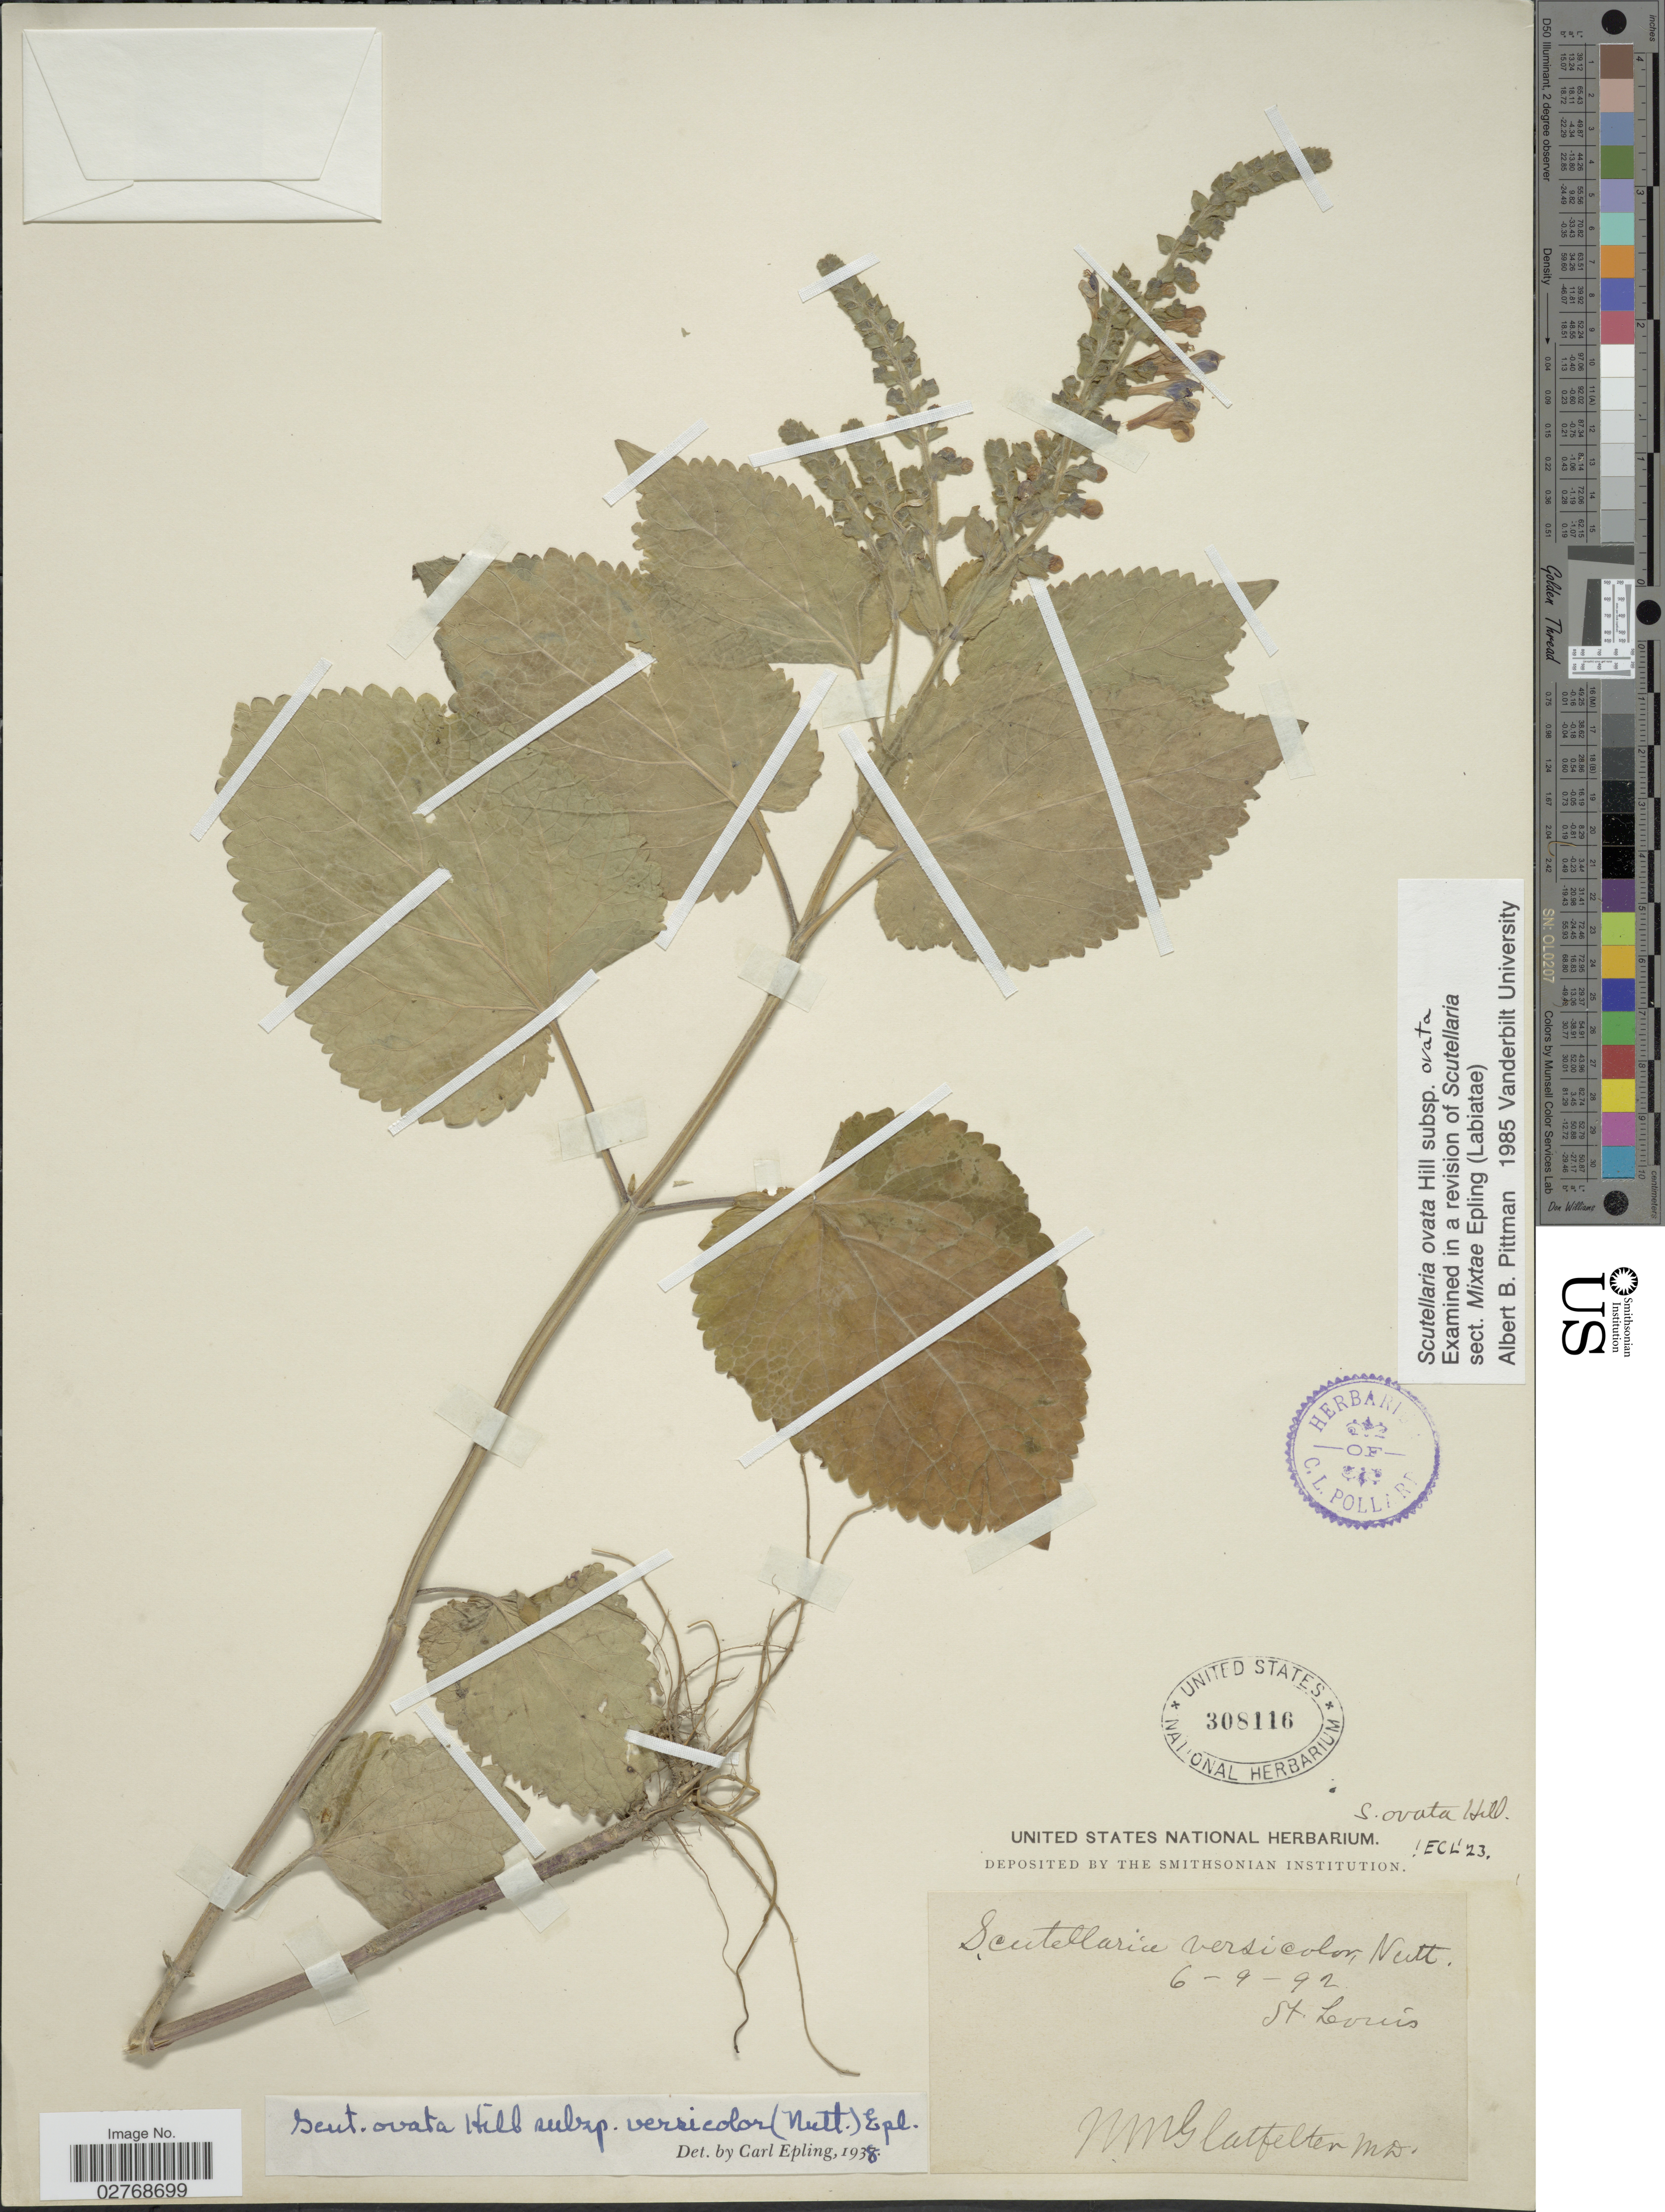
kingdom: Plantae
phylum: Tracheophyta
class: Magnoliopsida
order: Lamiales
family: Lamiaceae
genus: Scutellaria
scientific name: Scutellaria ovata subsp. versicolor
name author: (Nutt.) Epling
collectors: N. M. Glatfelter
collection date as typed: Transcribed d/m/y: 6/9/92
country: United States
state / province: Missouri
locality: St. Louis.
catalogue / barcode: US 308116